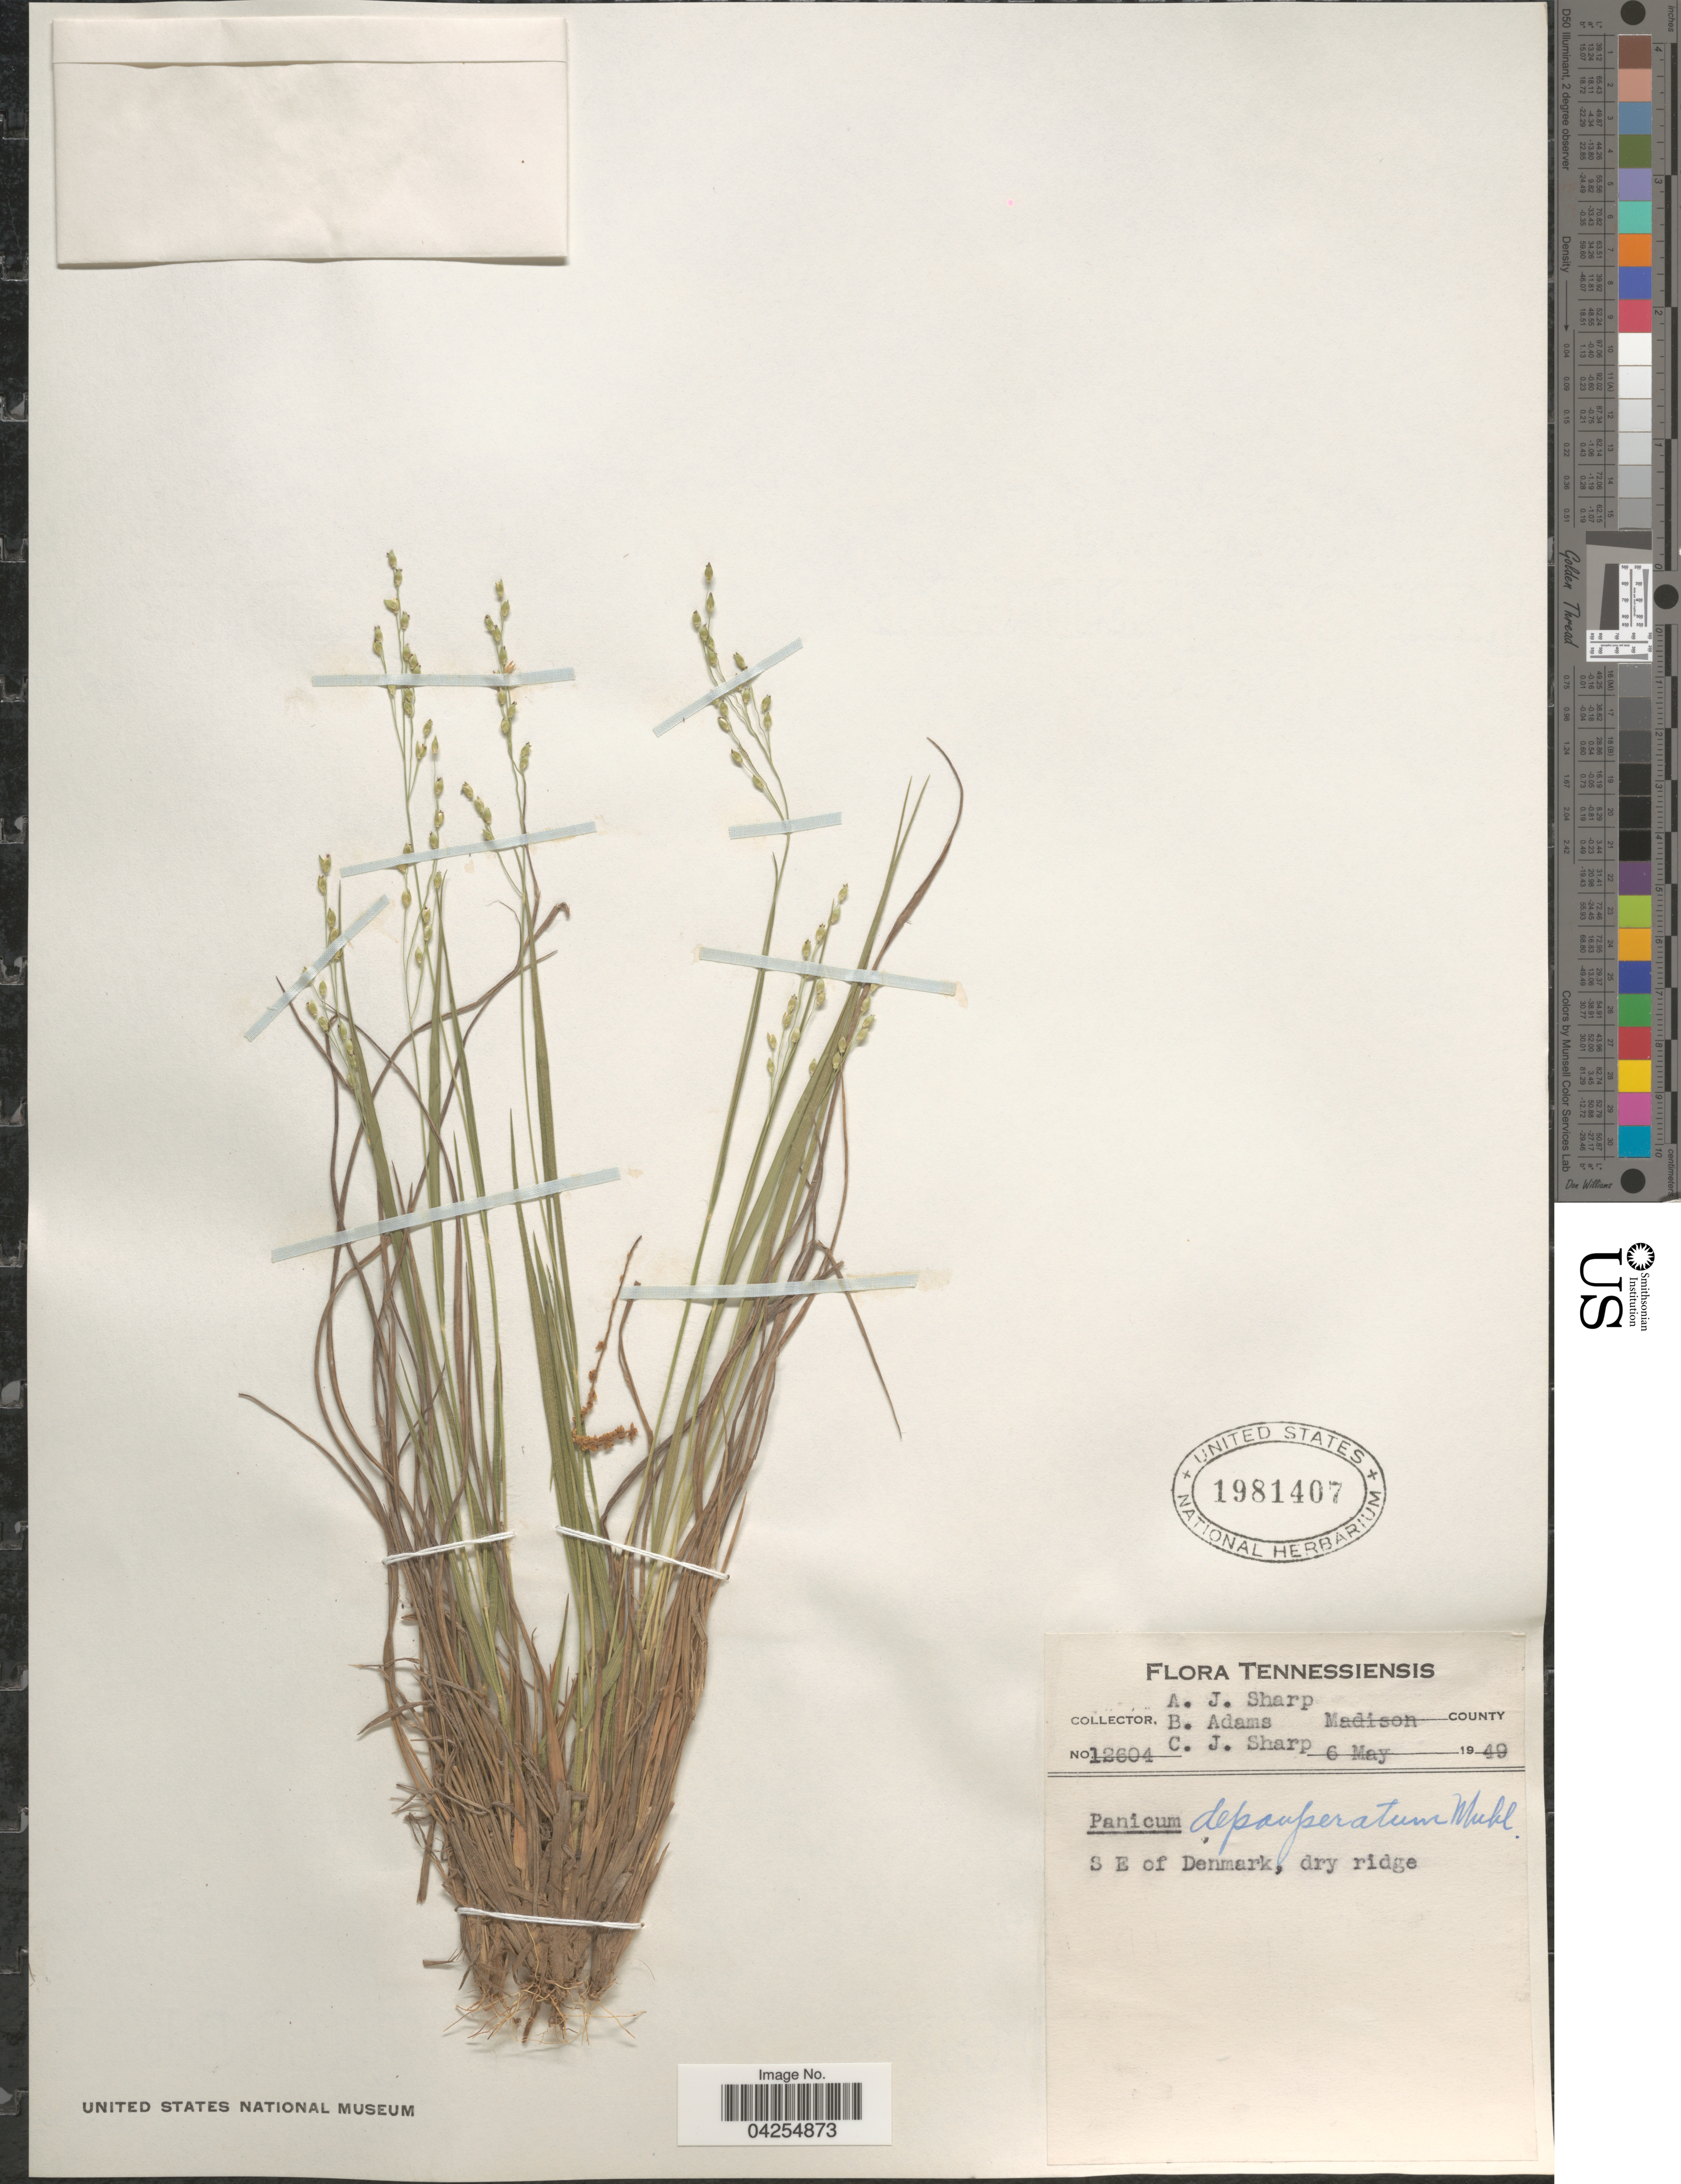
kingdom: Plantae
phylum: Tracheophyta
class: Liliopsida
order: Poales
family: Poaceae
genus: Dichanthelium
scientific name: Dichanthelium depauperatum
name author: (Muhl.) Gould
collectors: A. J. Sharp, B. Adams & C. Felix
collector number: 12604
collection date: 1949-05-06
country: United States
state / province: Tennessee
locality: Madison County. S E of Denmark.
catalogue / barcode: US 1981407